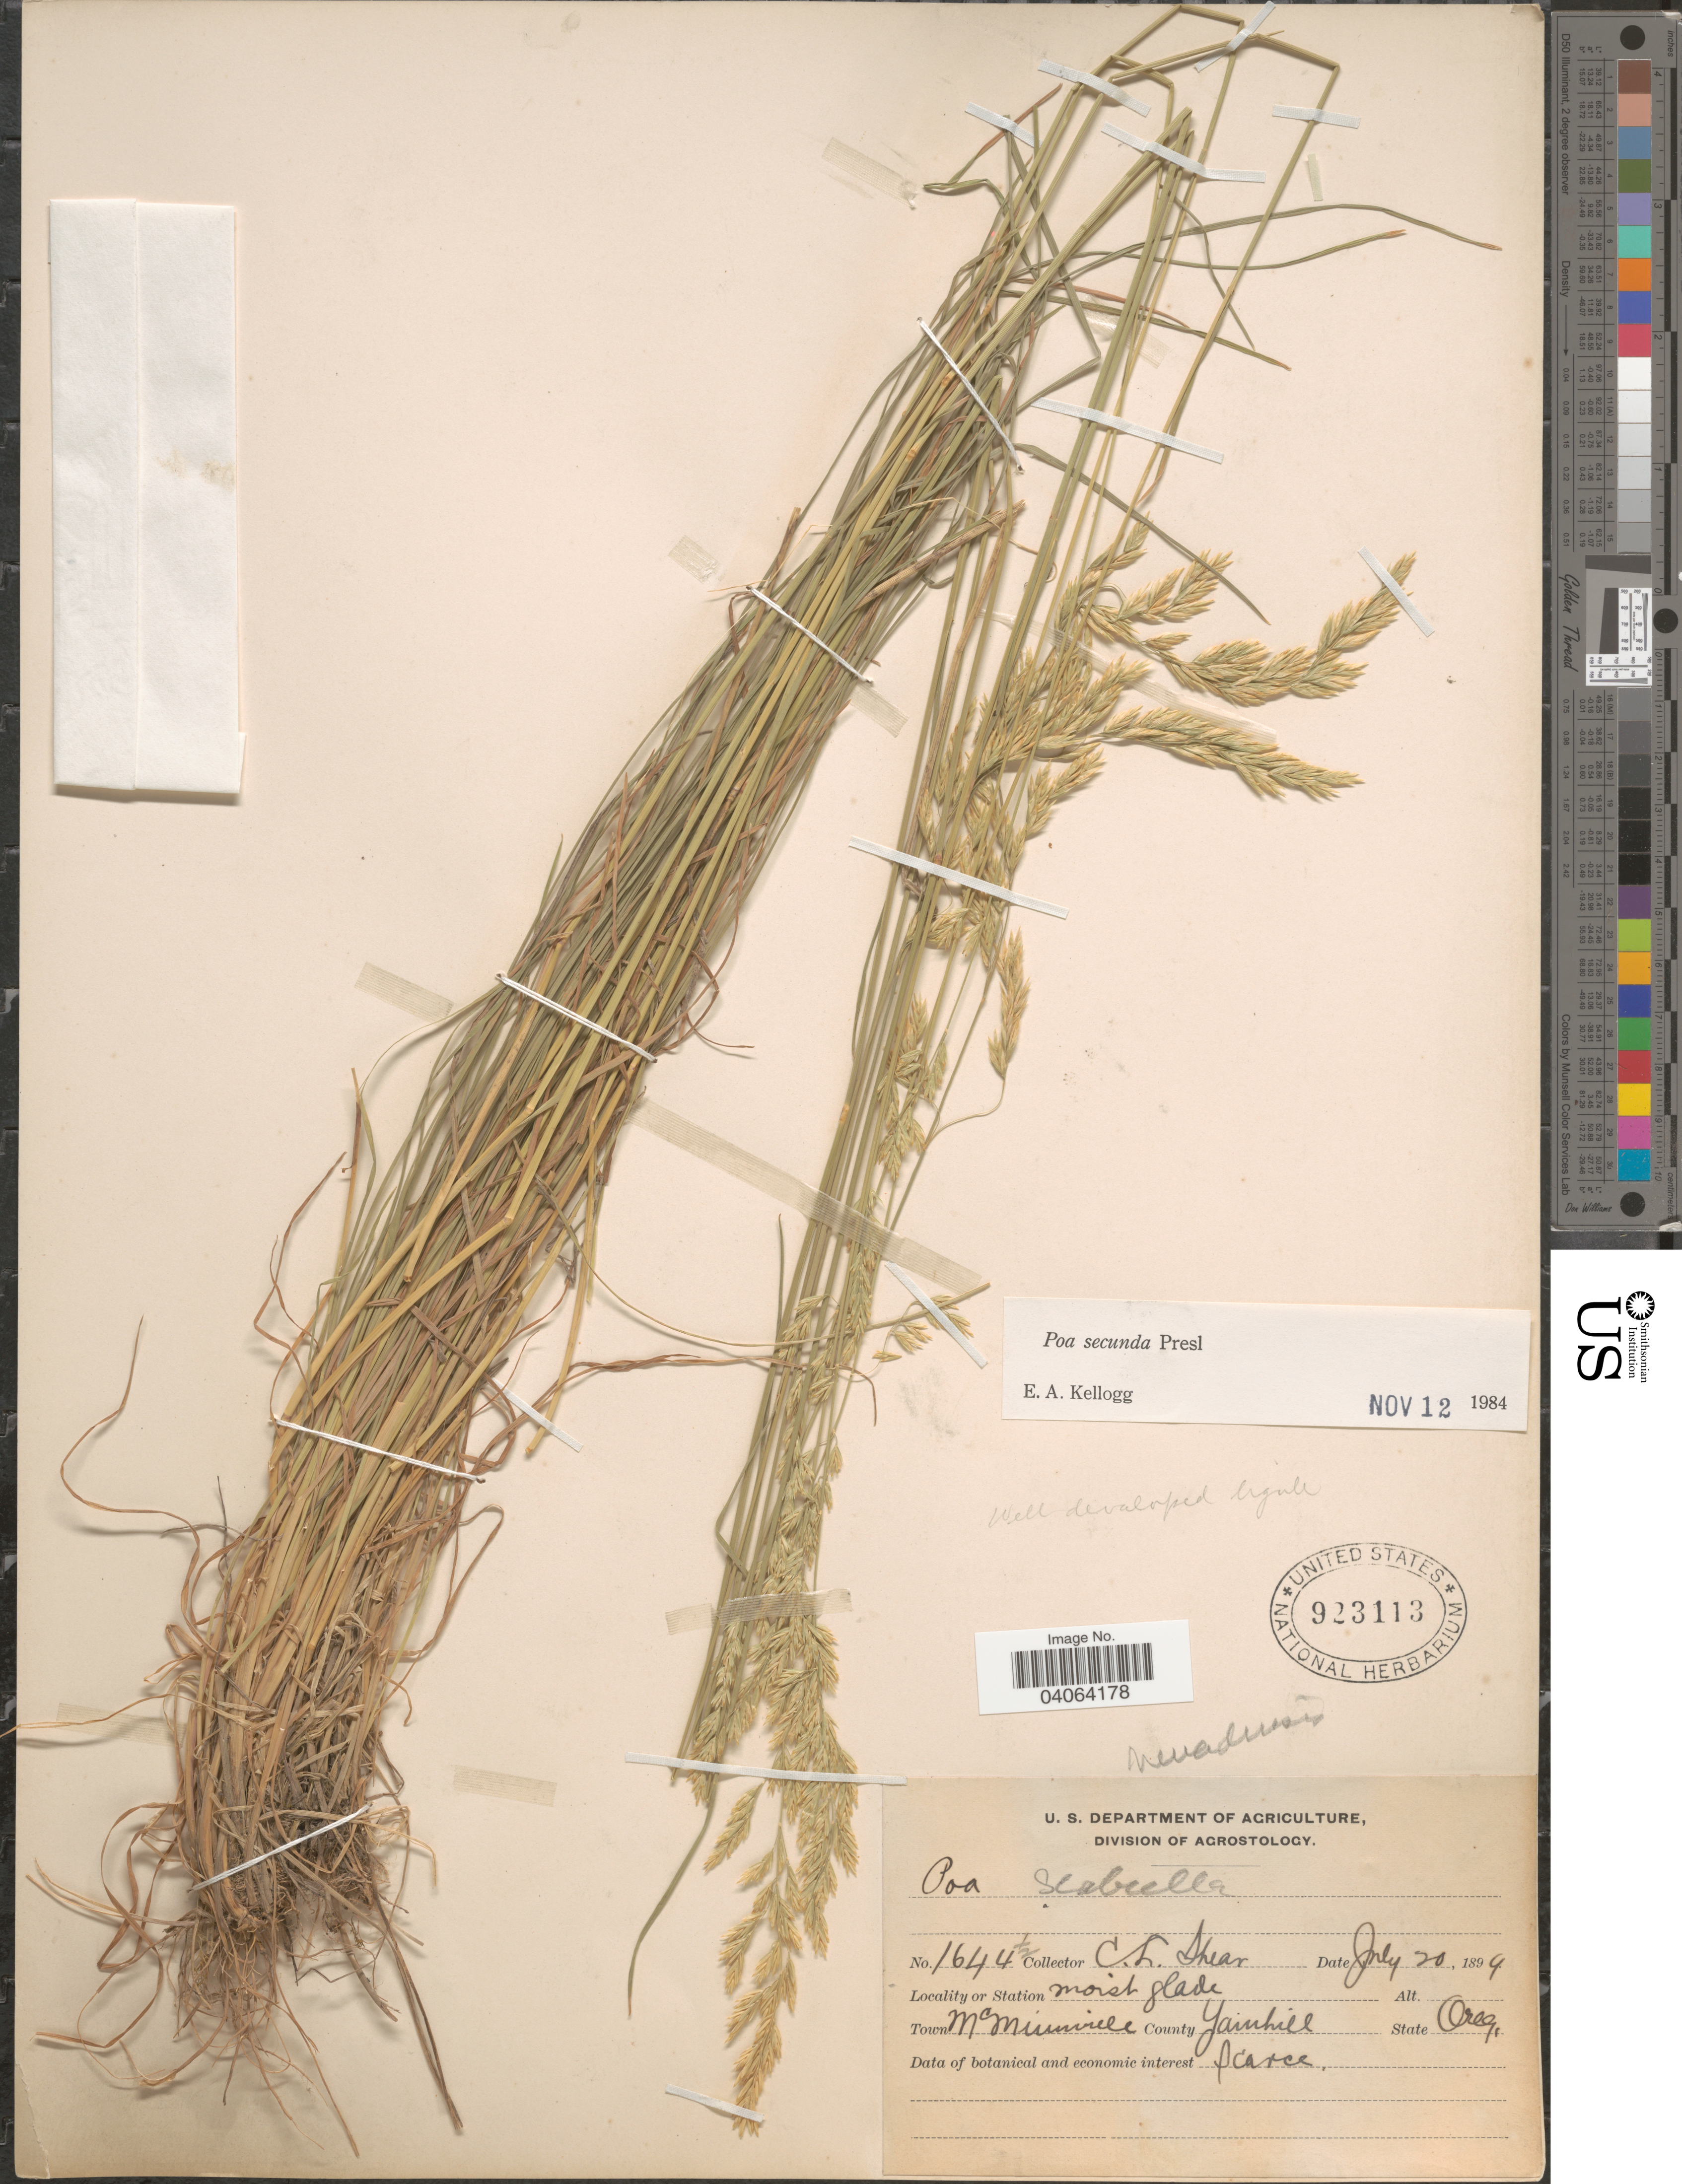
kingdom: Plantae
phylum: Tracheophyta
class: Liliopsida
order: Poales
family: Poaceae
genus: Poa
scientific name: Poa secunda subsp. juncifolia var. nevadensis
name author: (Vasey ex Scribn.) Soreng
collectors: C. L. Shear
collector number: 1644½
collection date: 1899-07-20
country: United States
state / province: Oregon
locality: Town McMinnville. County Yamhill.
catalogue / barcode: US 923113